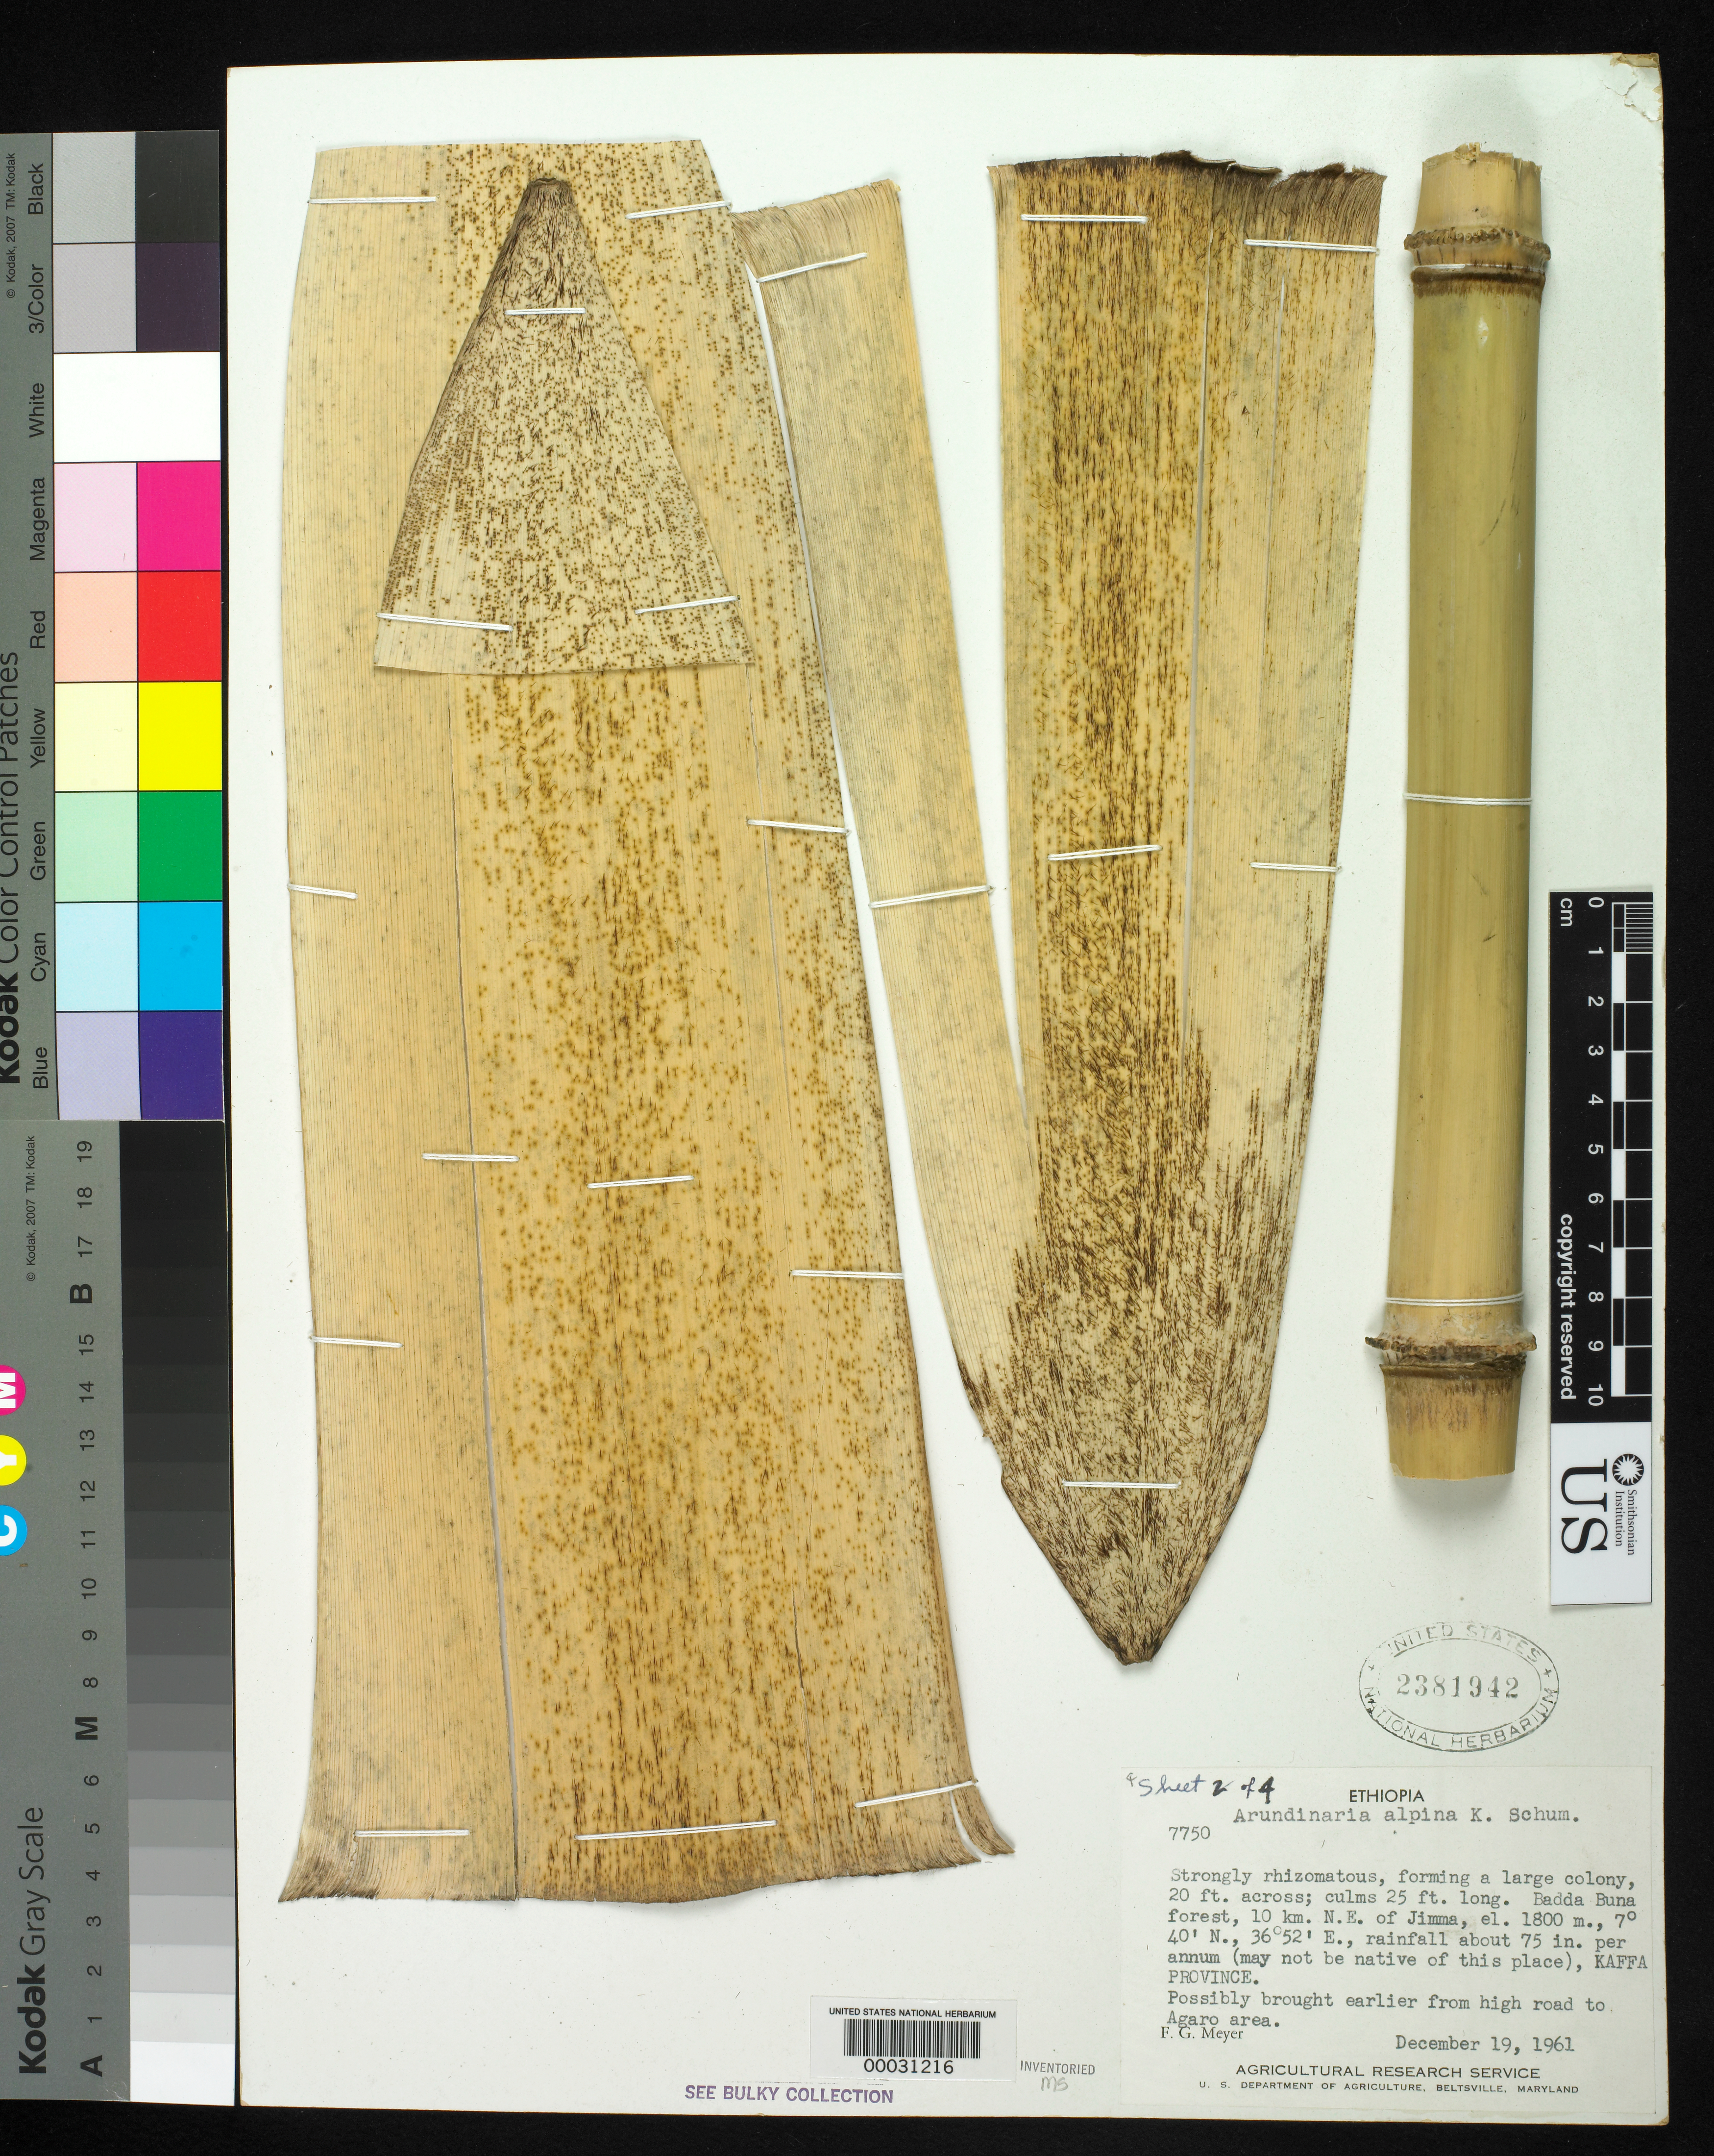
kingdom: Plantae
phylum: Tracheophyta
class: Liliopsida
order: Poales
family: Poaceae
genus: Oldeania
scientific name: Oldeania alpina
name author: (K. Schum.) Stapleton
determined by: Poaceae Reorganization Project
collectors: F. G. Meyer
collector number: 7750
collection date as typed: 19 Dec 1961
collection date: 1961-12-19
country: Ethiopia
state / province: South West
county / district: Keffa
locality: Badda buna forest, jimma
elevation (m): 1800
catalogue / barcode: US 2381942